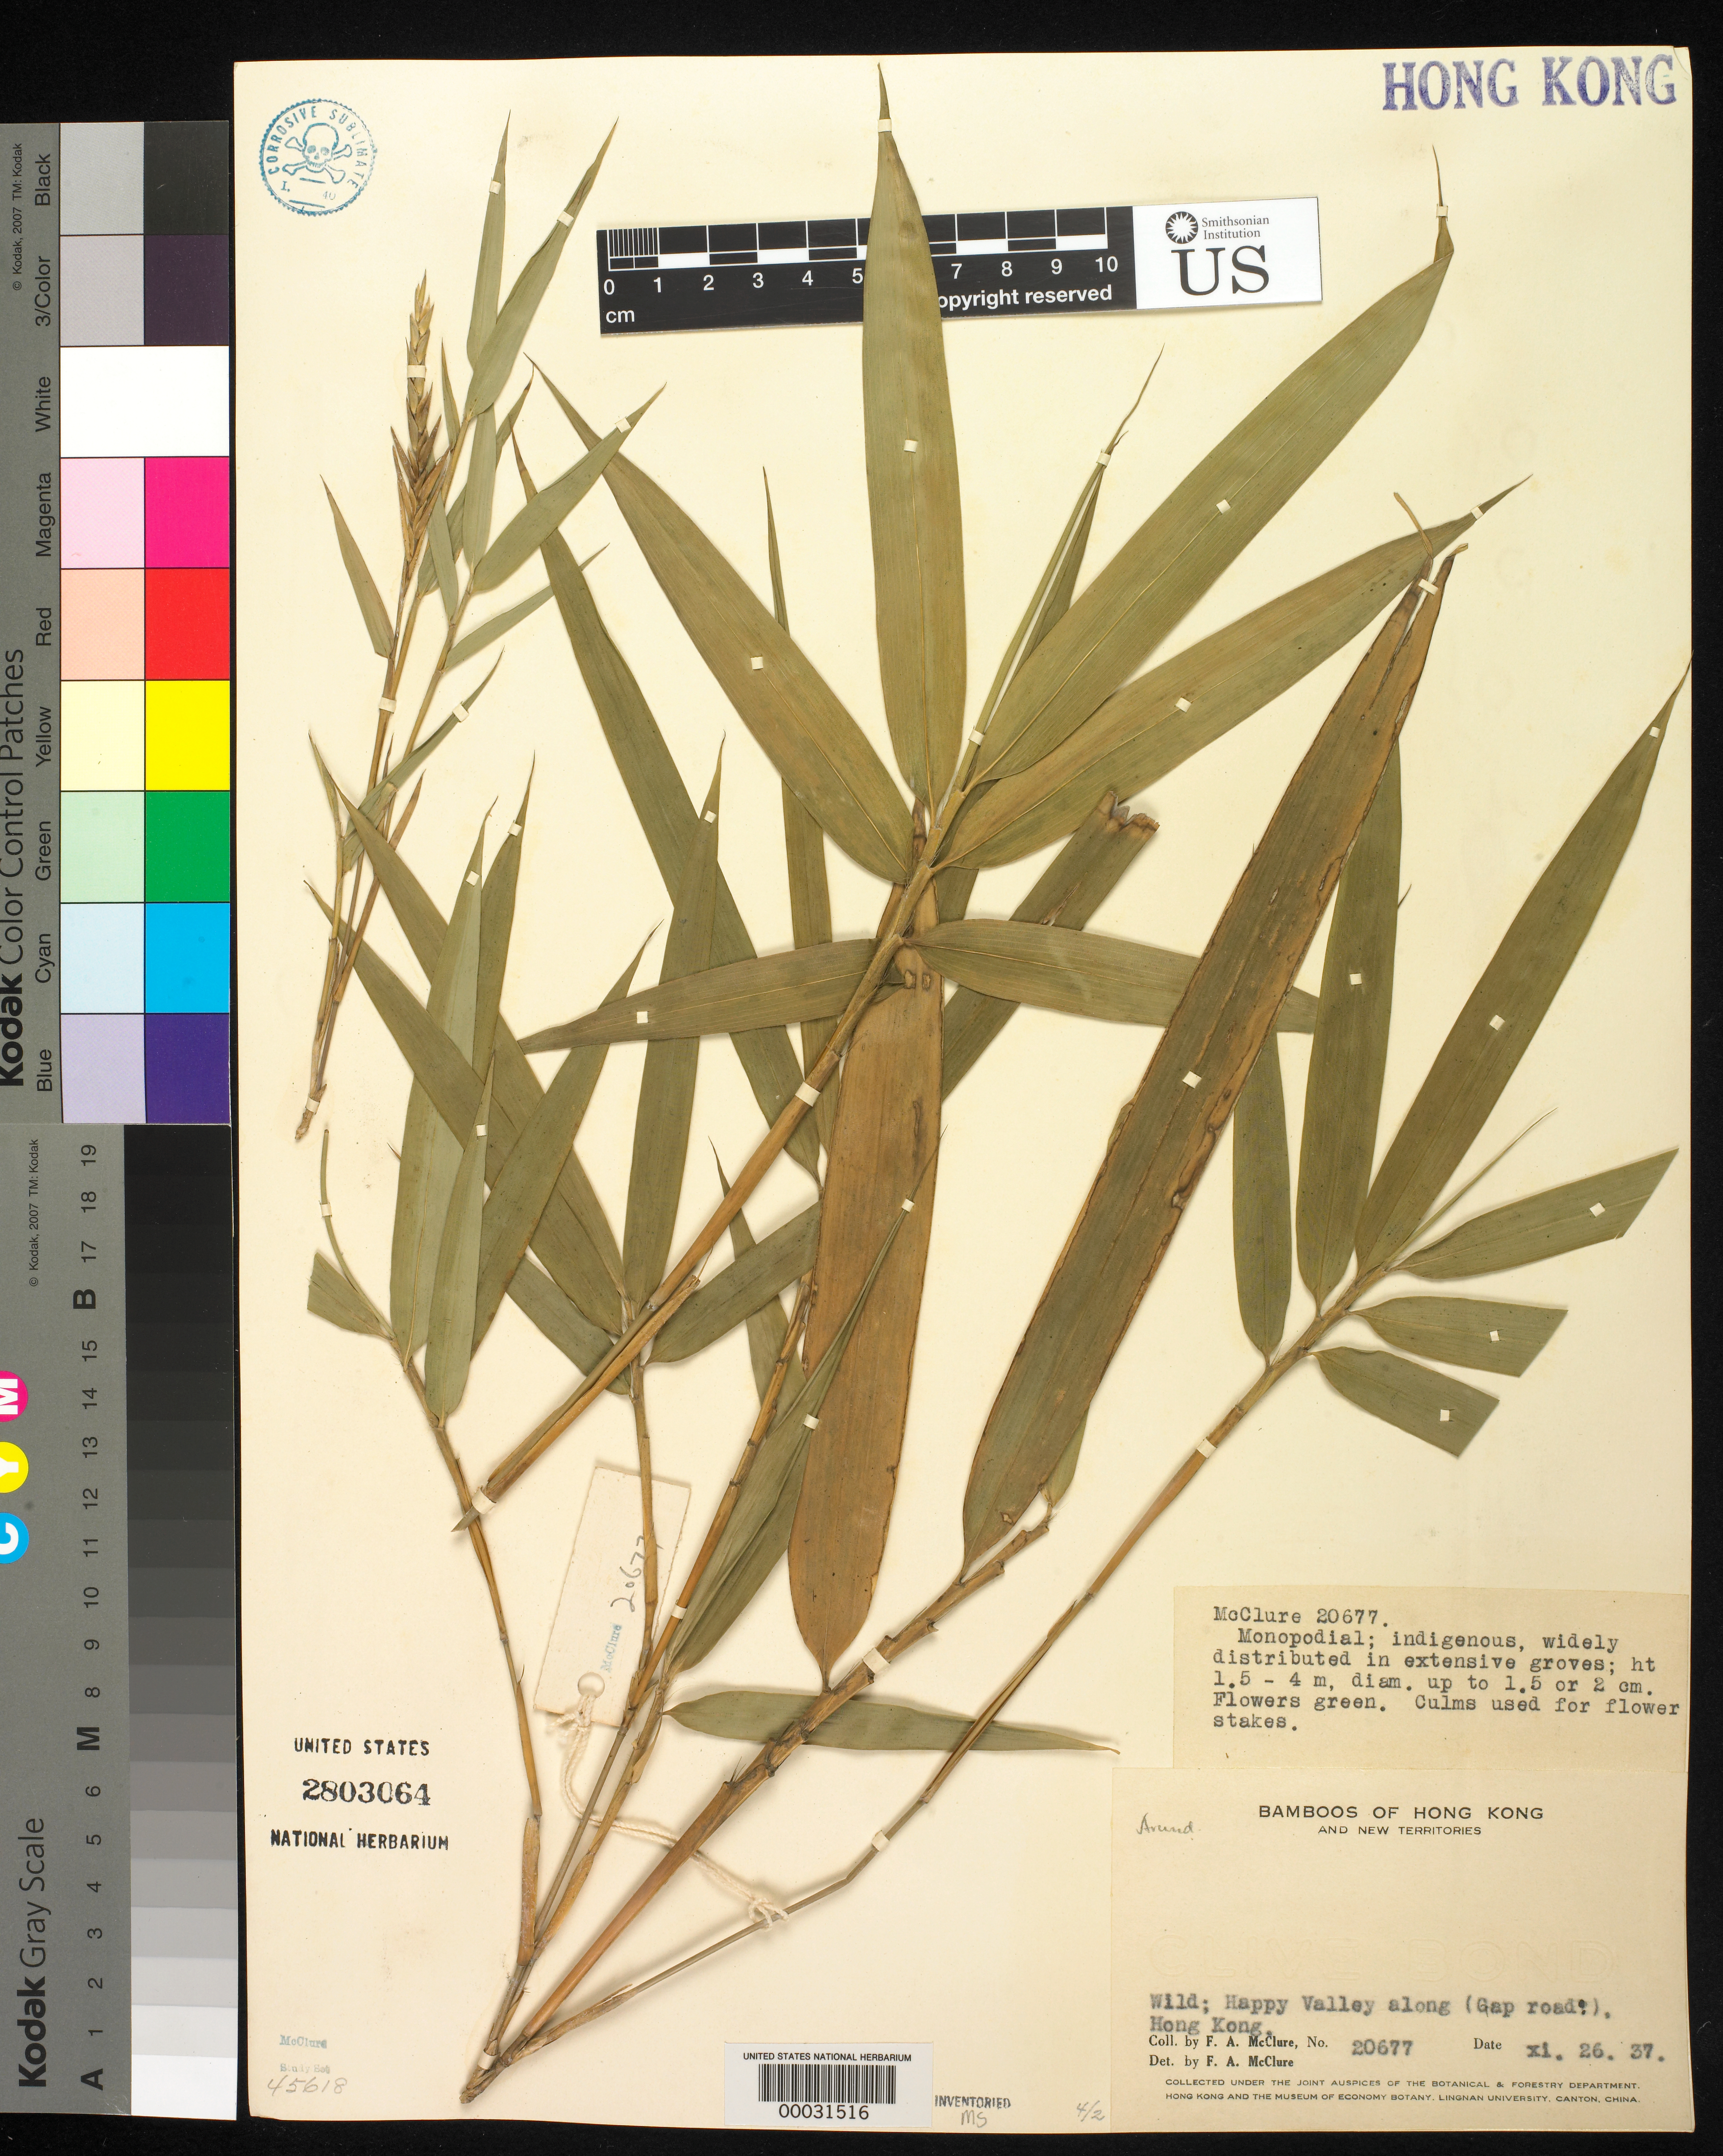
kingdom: Plantae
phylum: Tracheophyta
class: Liliopsida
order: Poales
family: Poaceae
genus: Arundinaria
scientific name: Arundinaria sp.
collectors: F. A. McClure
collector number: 20677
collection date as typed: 26 Nov 1937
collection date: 1937-11-26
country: China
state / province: Hong Kong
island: Hong Kong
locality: Happy valley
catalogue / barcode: US 2803064